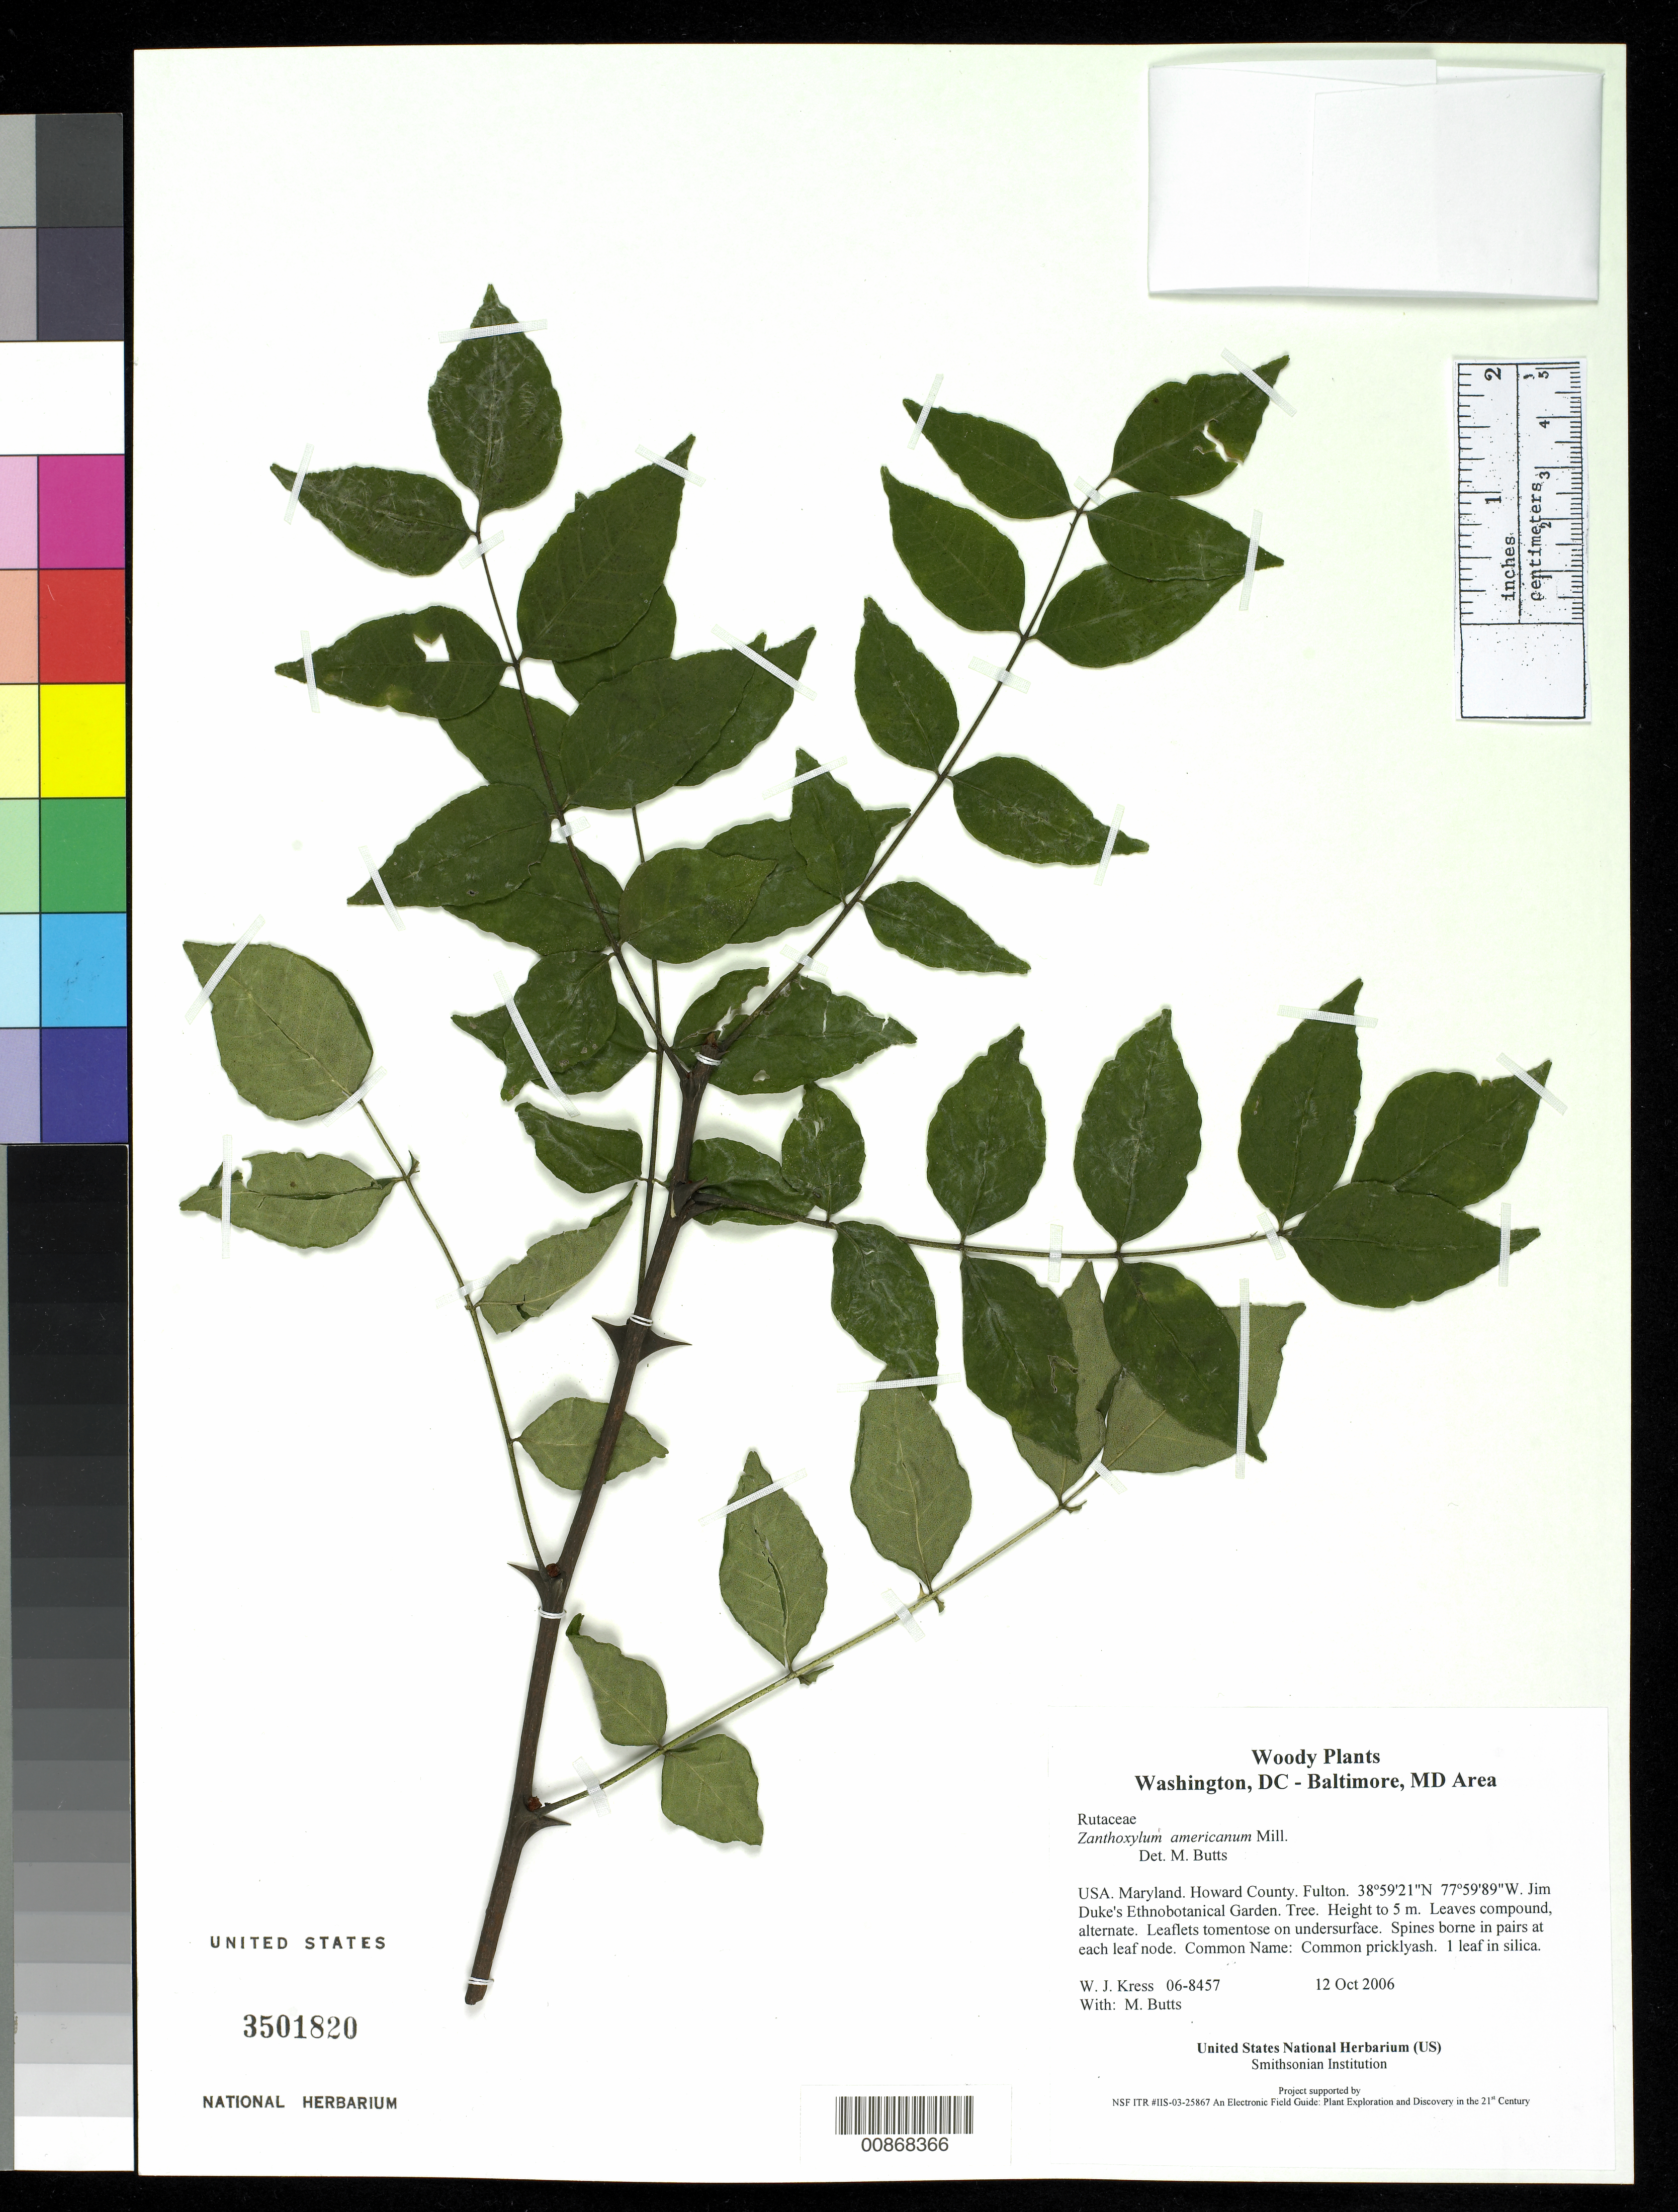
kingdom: Plantae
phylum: Tracheophyta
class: Magnoliopsida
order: Sapindales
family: Rutaceae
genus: Zanthoxylum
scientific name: Zanthoxylum americanum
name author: Mill.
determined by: Butts, M. B.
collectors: W. J. Kress & M. B. Butts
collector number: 06-8457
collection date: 2006-10-12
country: United States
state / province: Maryland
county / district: Howard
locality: Fulton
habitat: Jim Duke's Ethnobotanical Garden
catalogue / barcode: US 3501820